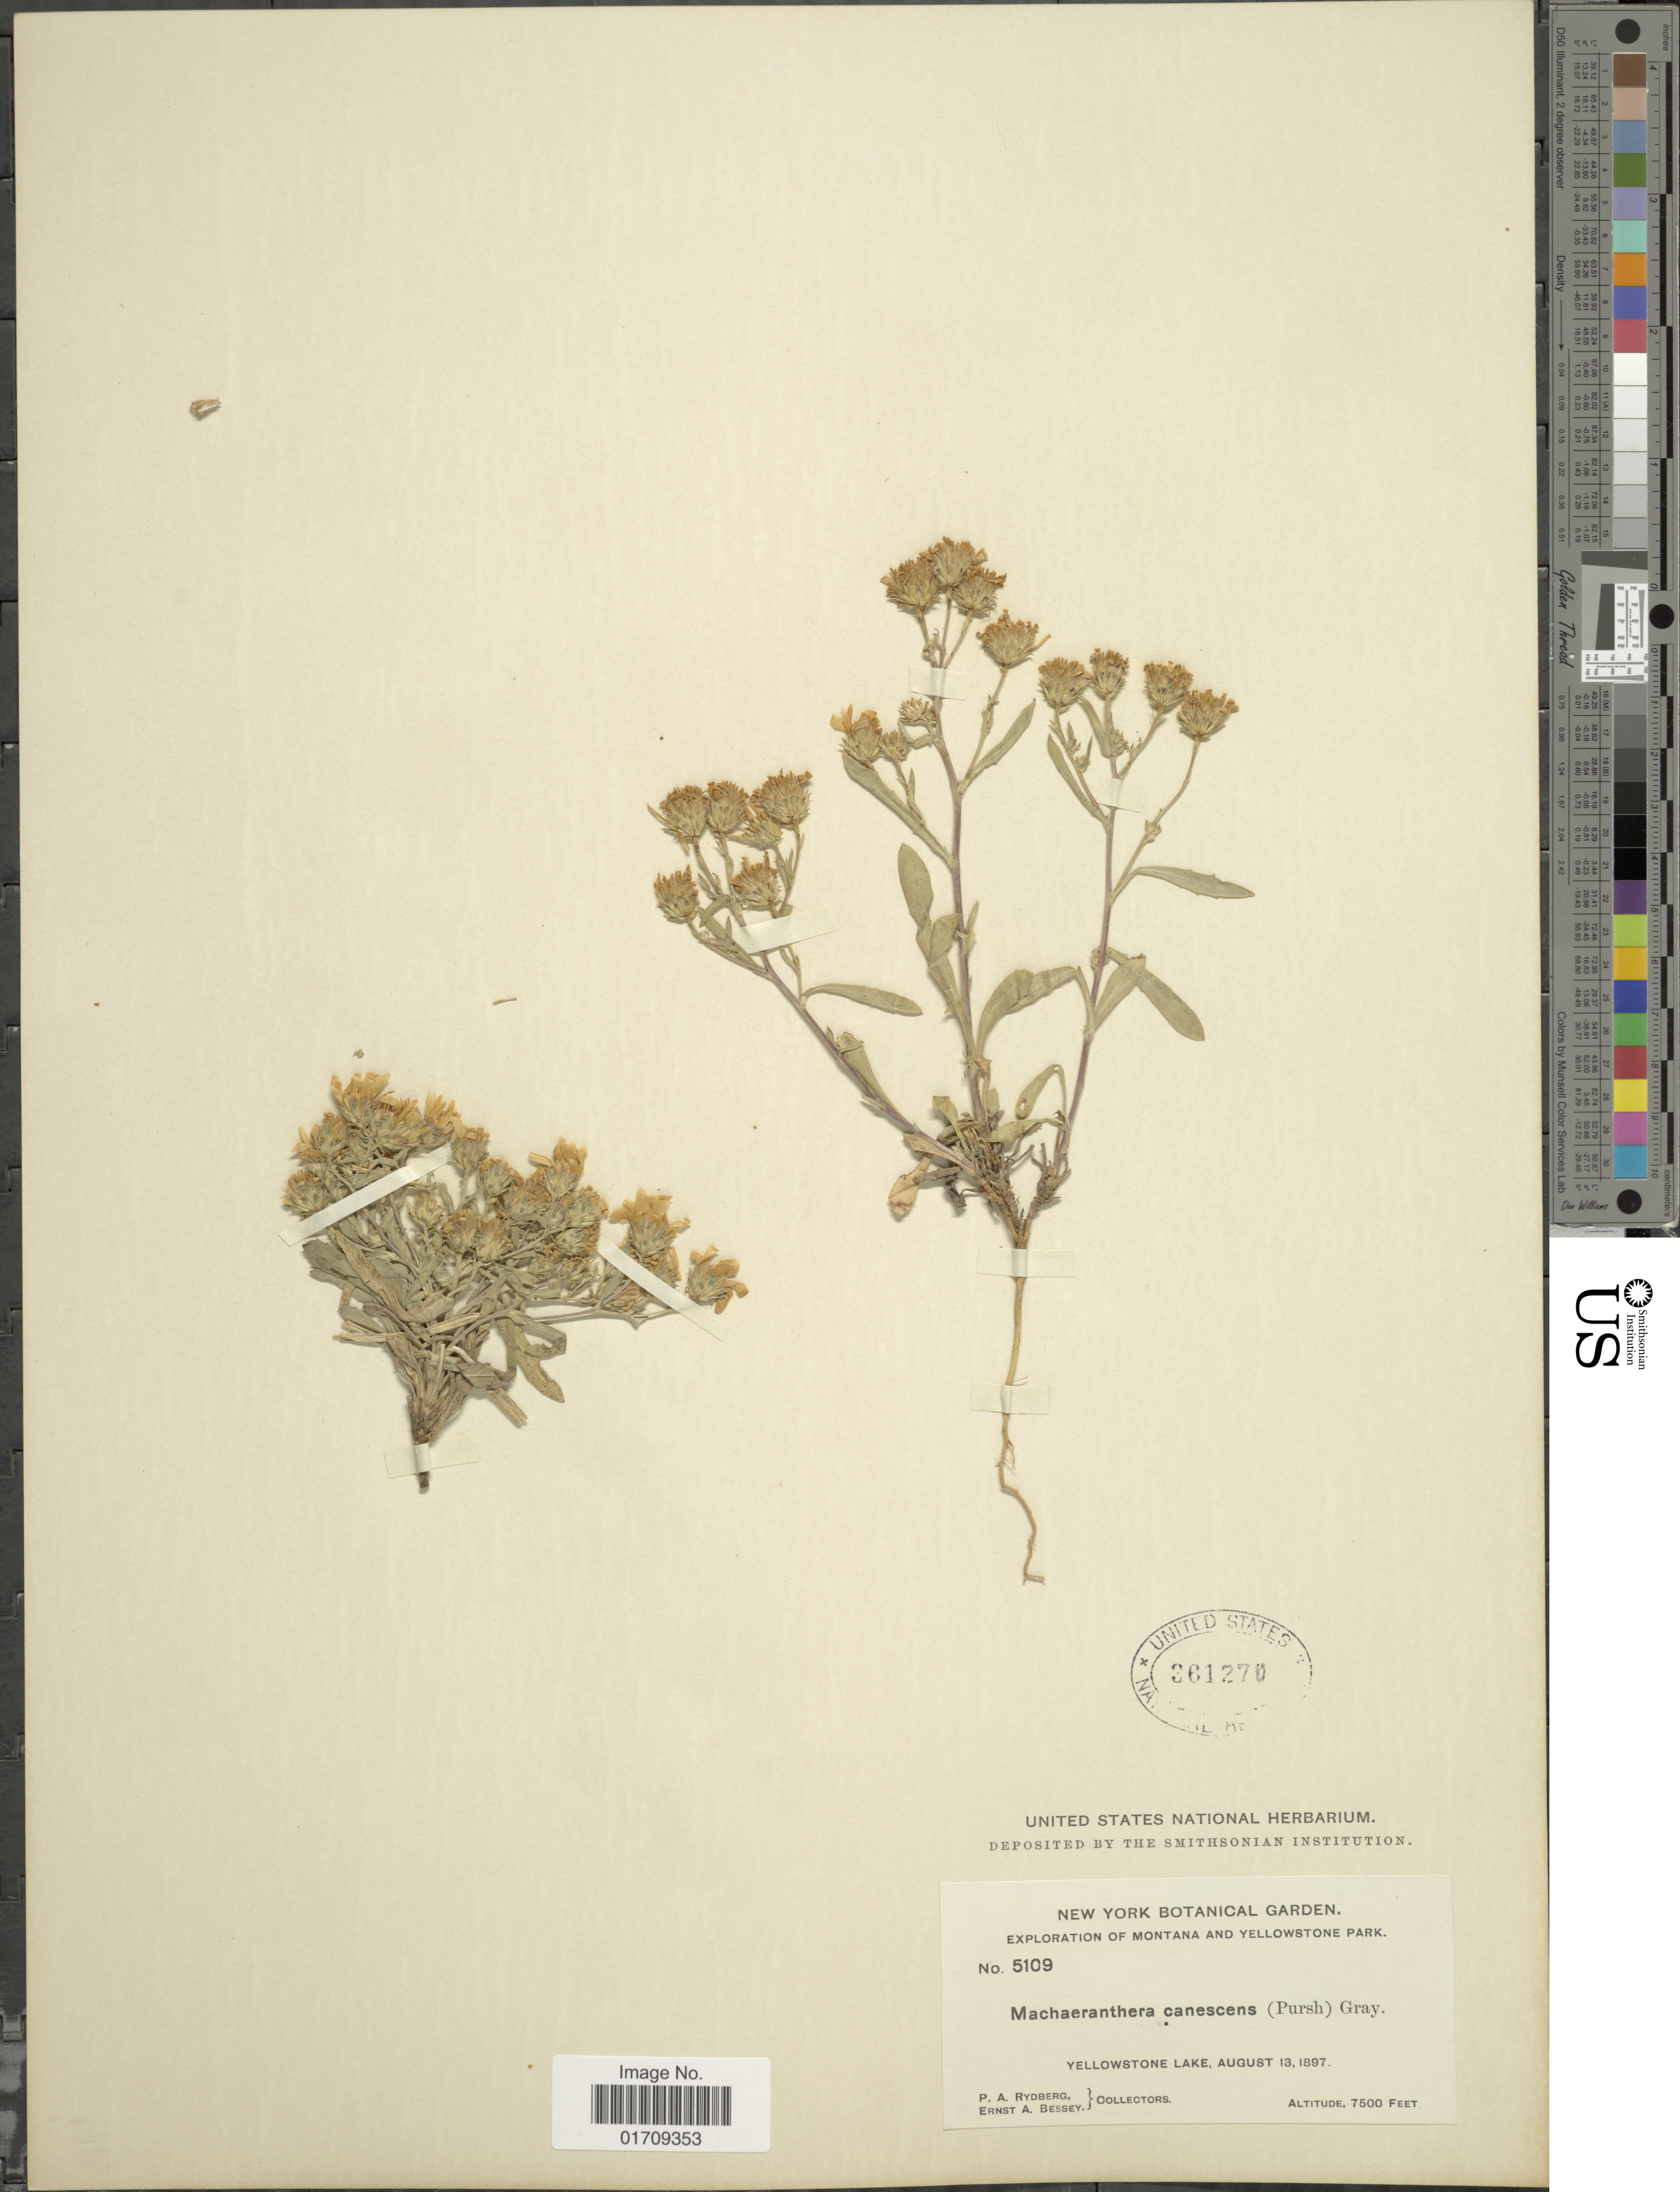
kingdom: Plantae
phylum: Tracheophyta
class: Magnoliopsida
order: Asterales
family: Asteraceae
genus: Machaeranthera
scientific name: Machaeranthera superba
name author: A. Nelson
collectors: P. A. Rydberg & E. A. Bessey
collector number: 5109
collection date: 1897-08-13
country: United States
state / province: Montana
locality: Yellowstone Park, Yellowstone Lake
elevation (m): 2286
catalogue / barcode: US 361270